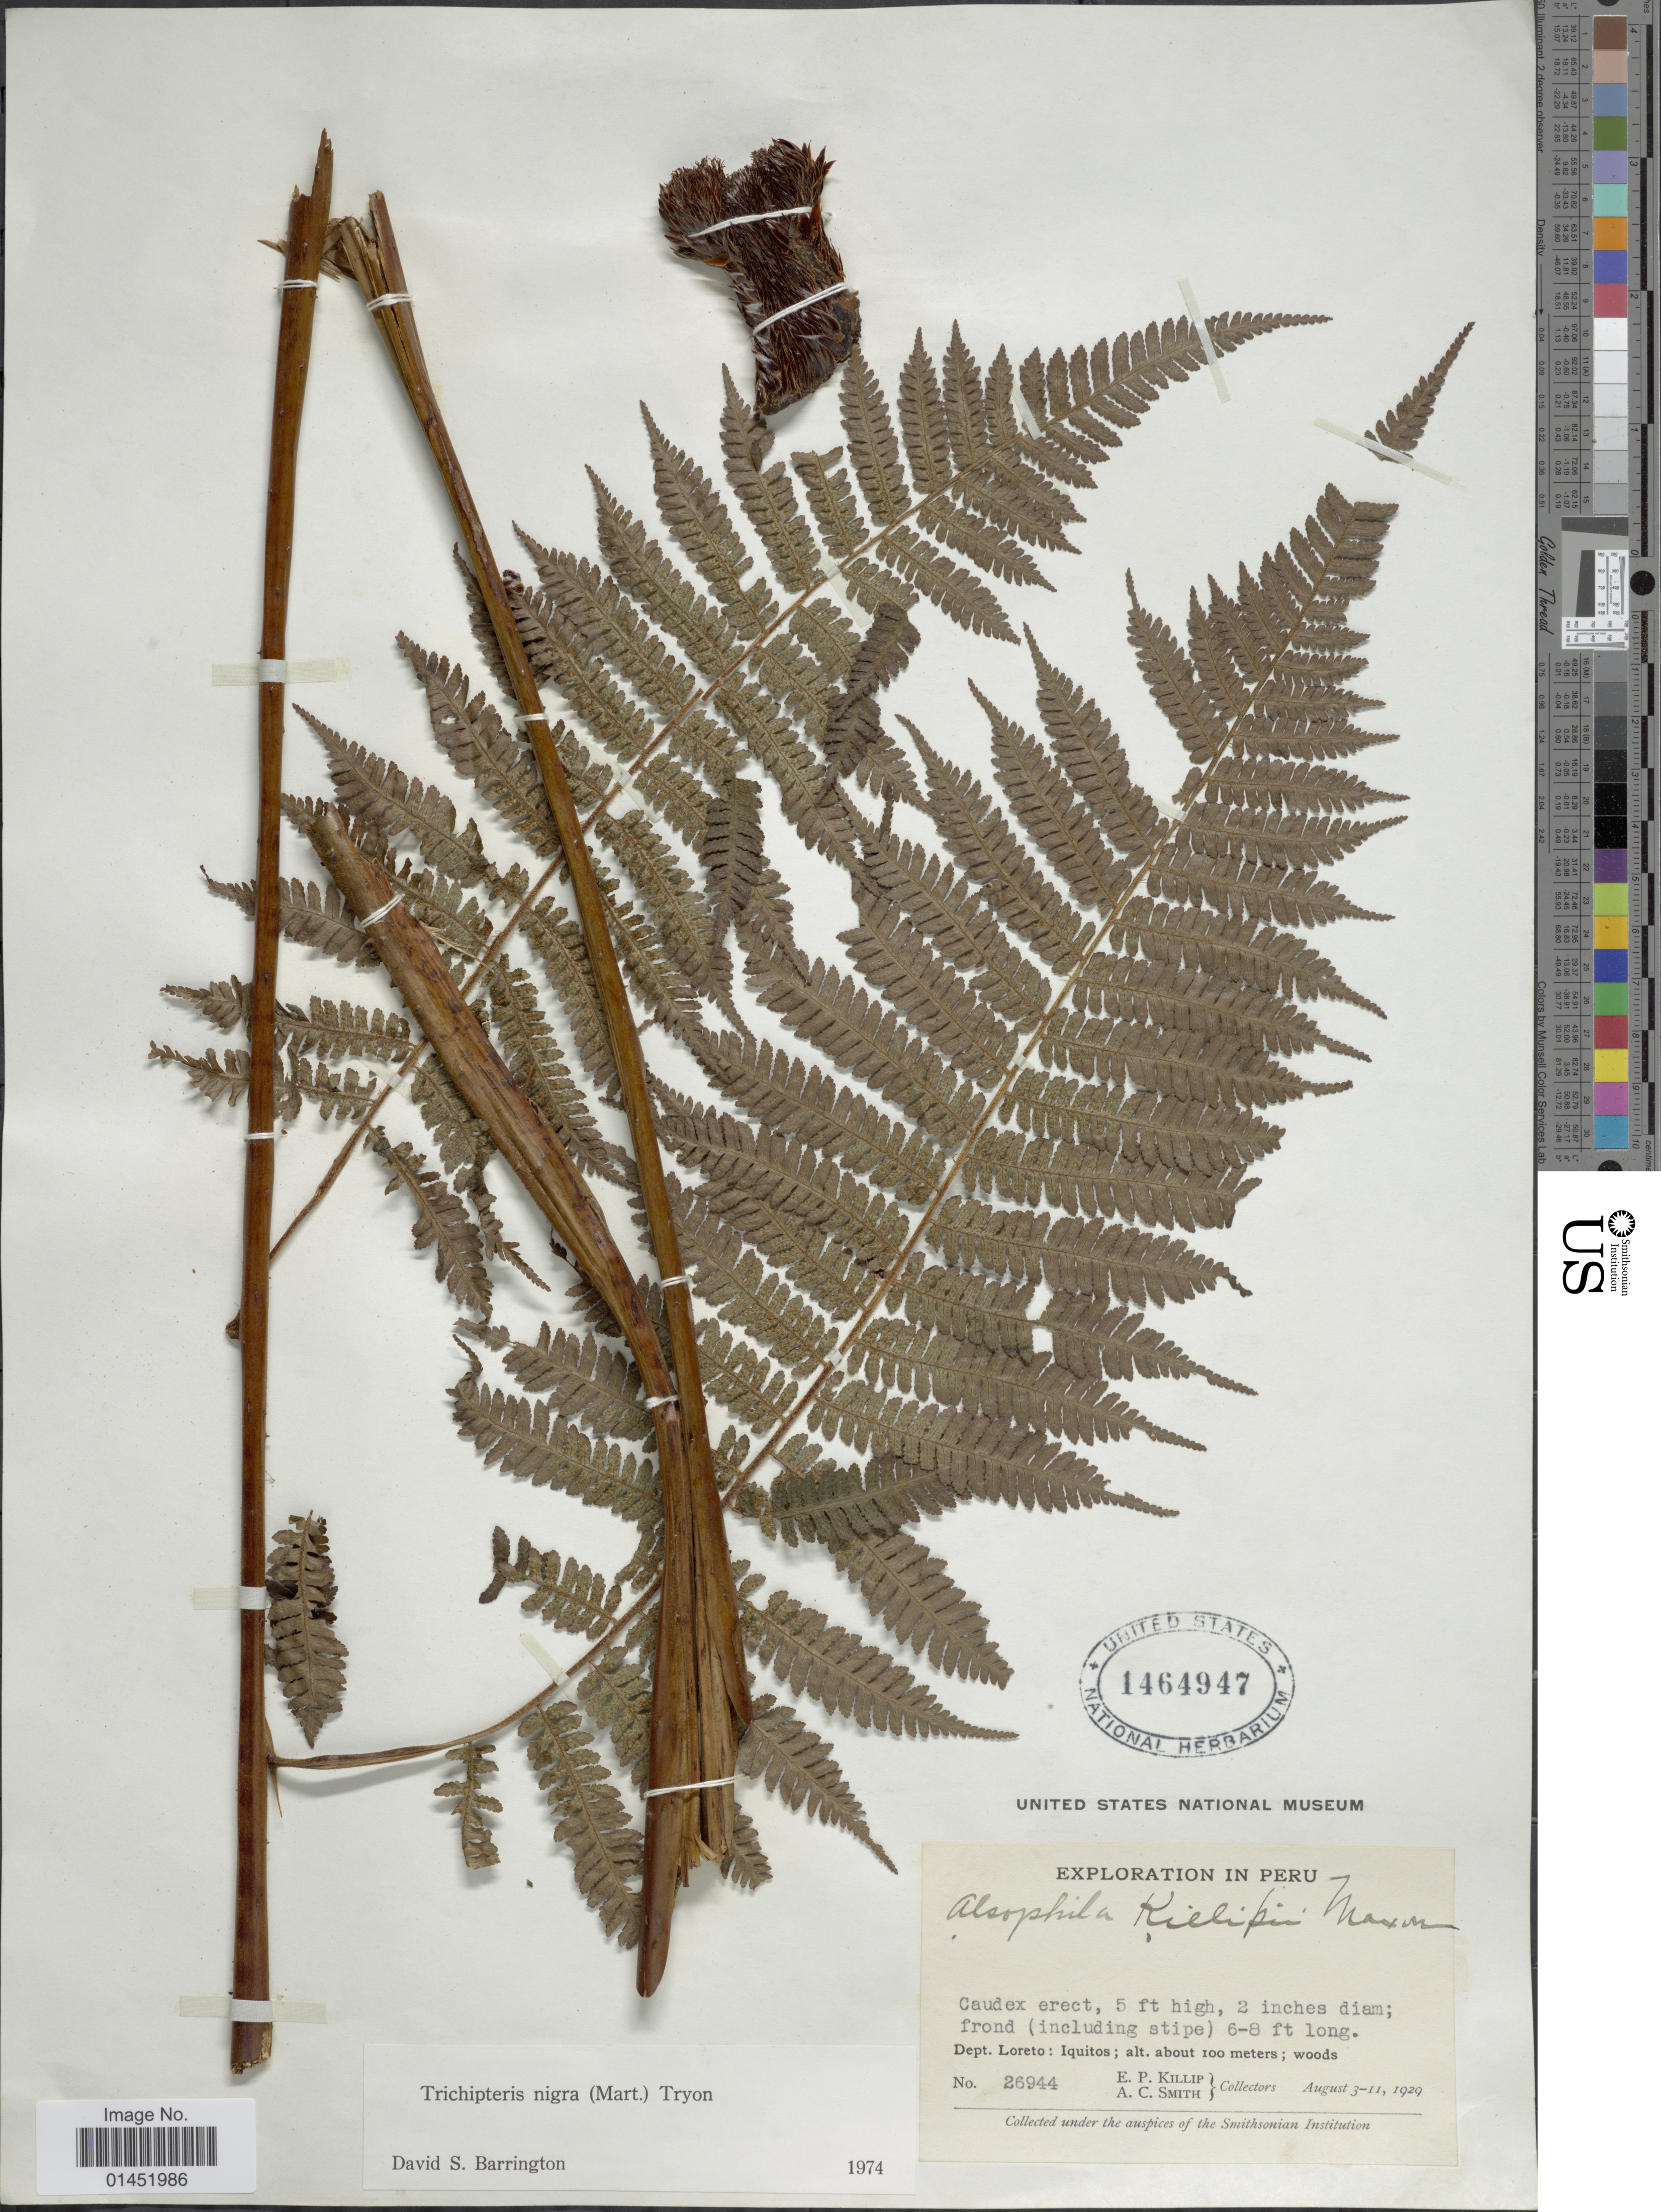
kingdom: Plantae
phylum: Tracheophyta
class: Polypodiopsida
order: Cyatheales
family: Cyatheaceae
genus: Cyathea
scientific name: Cyathea lasiosora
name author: (Mett. ex Kuhn) Domin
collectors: E. P. Killip & A. C. Smith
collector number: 26944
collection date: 1929-08-03/1929-08-11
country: Peru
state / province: Loreto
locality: Dept. Loreto: Iquitos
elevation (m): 100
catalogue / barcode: US 1464947